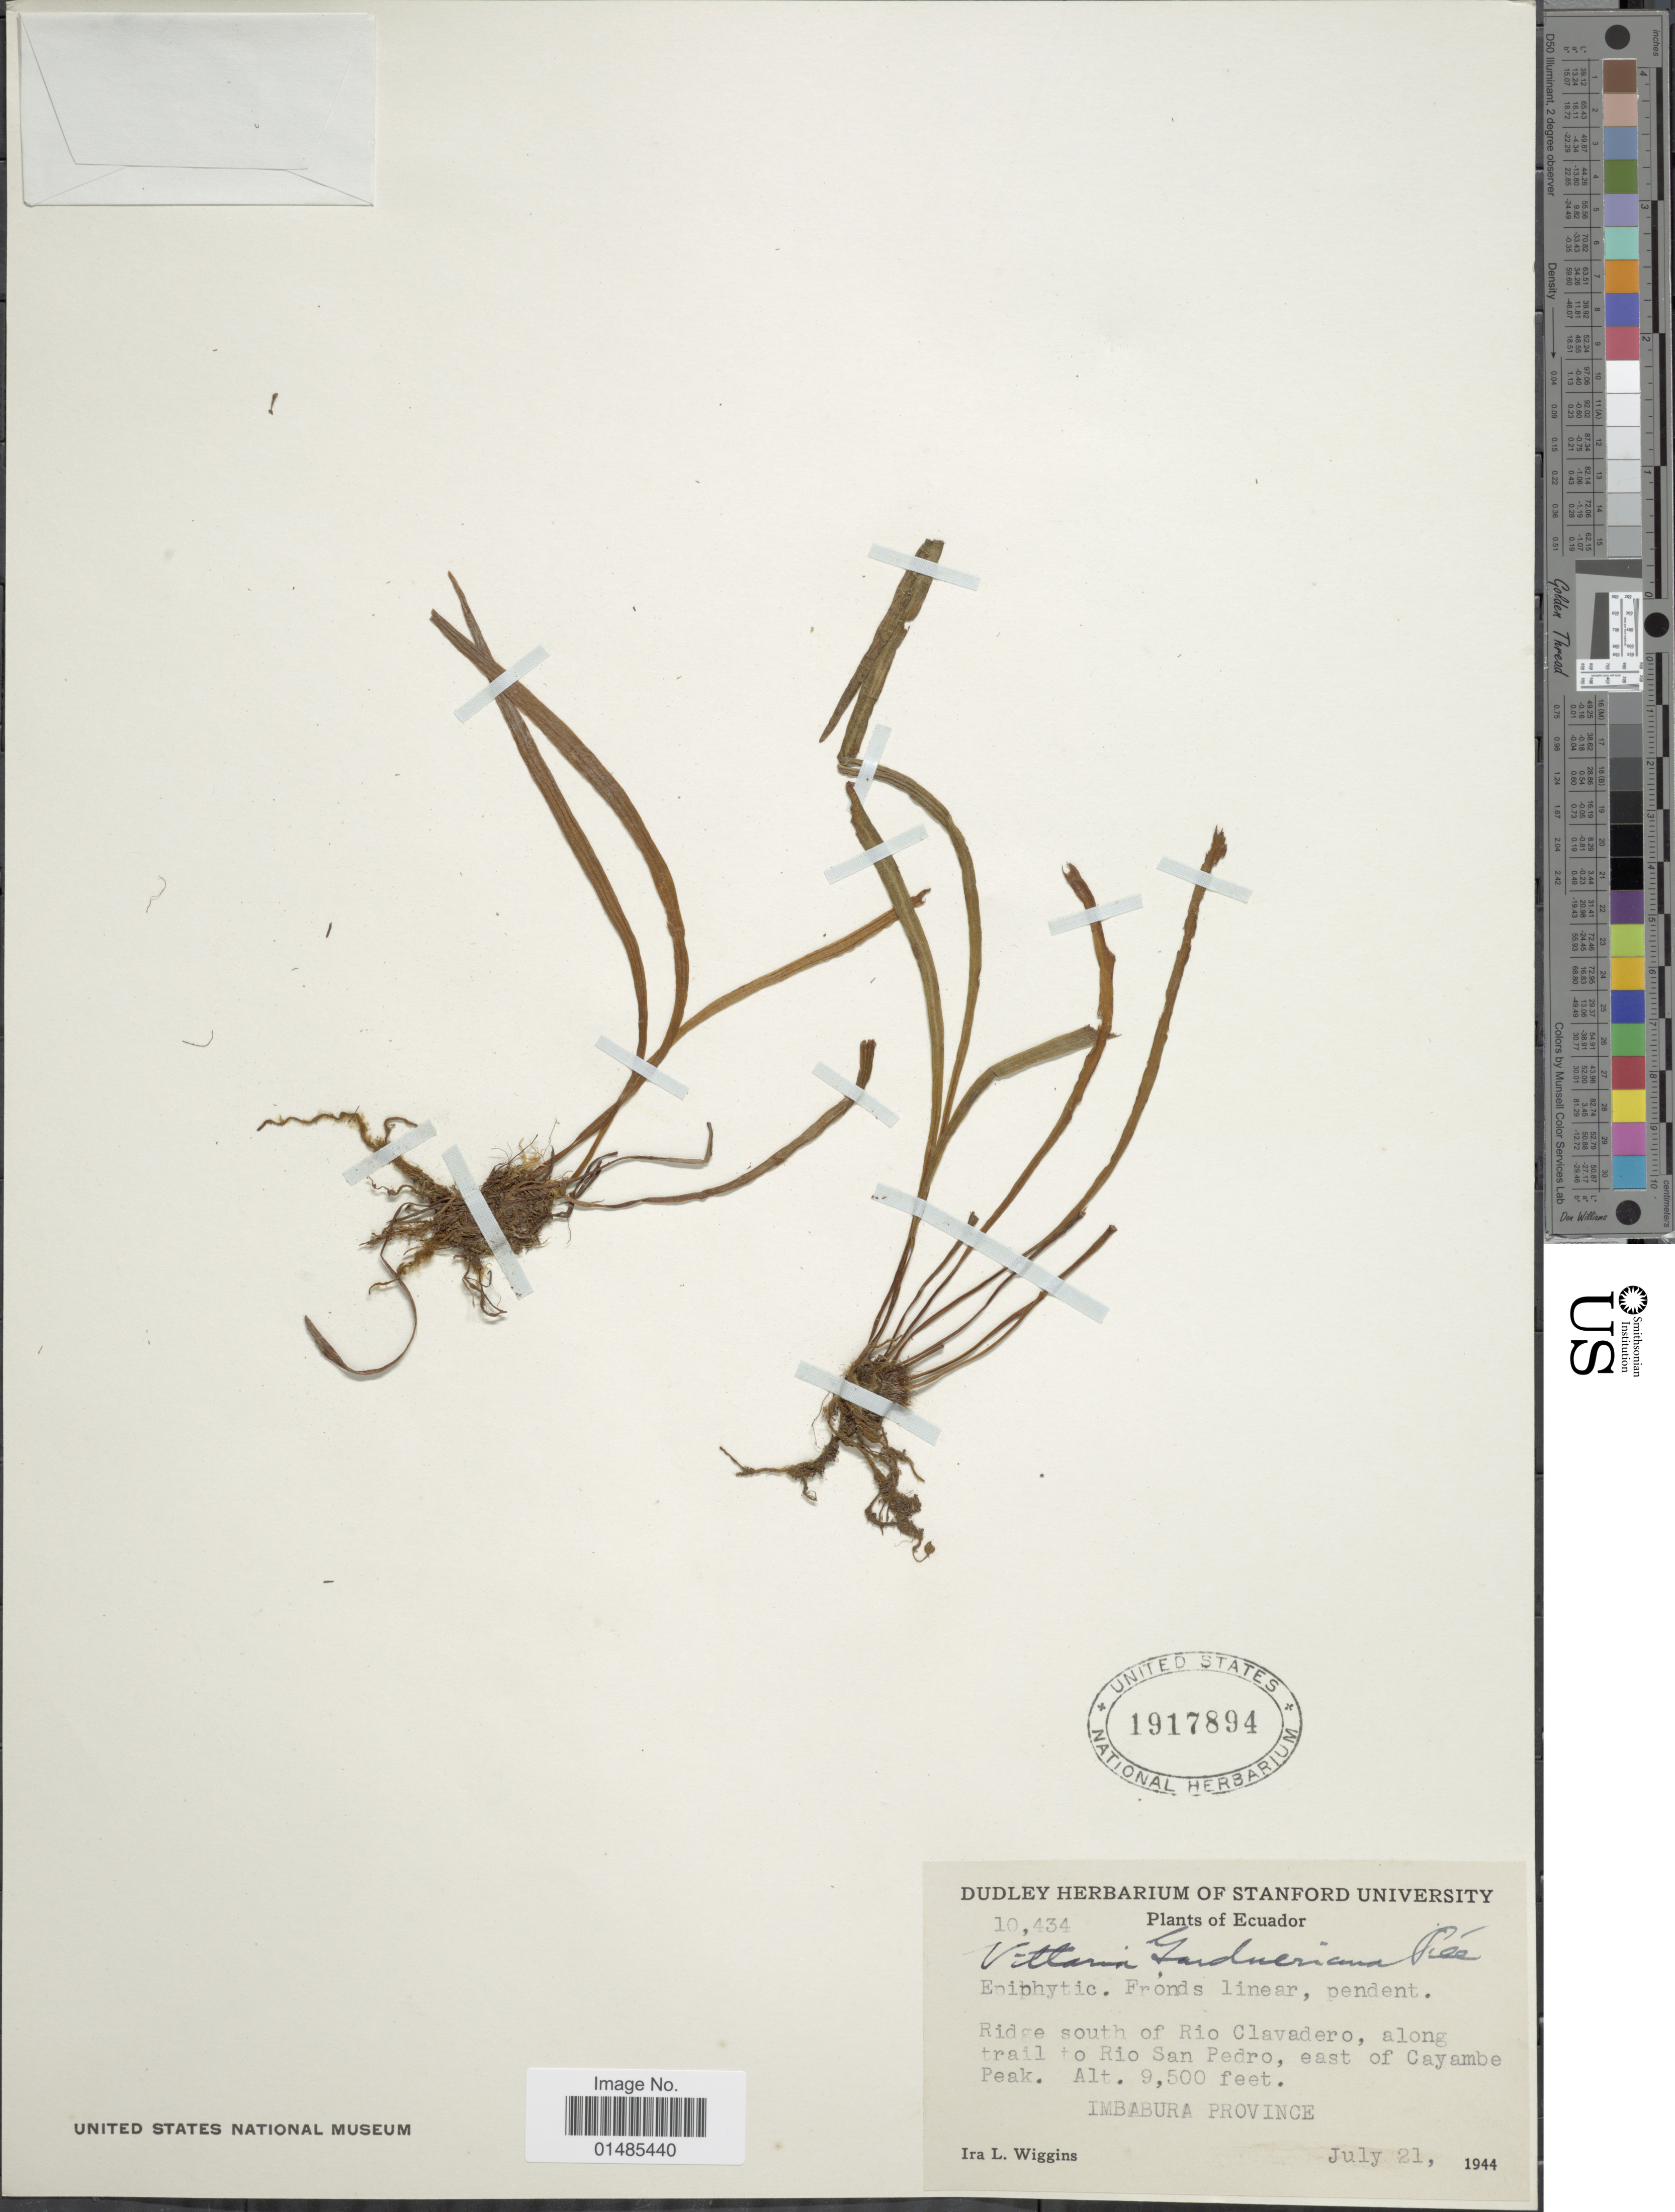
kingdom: Plantae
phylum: Tracheophyta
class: Polypodiopsida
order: Polypodiales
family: Pteridaceae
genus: Radiovittaria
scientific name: Radiovittaria gardneriana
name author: (Fée) E.H. Crane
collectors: I. L. Wiggins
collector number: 10434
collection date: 1944-07-21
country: Ecuador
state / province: Imbabura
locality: Ridge south of Rio Clavadero, along trail to Rio San Pedro, east of Cayambe Peak.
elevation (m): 2896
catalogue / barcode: US 1917894